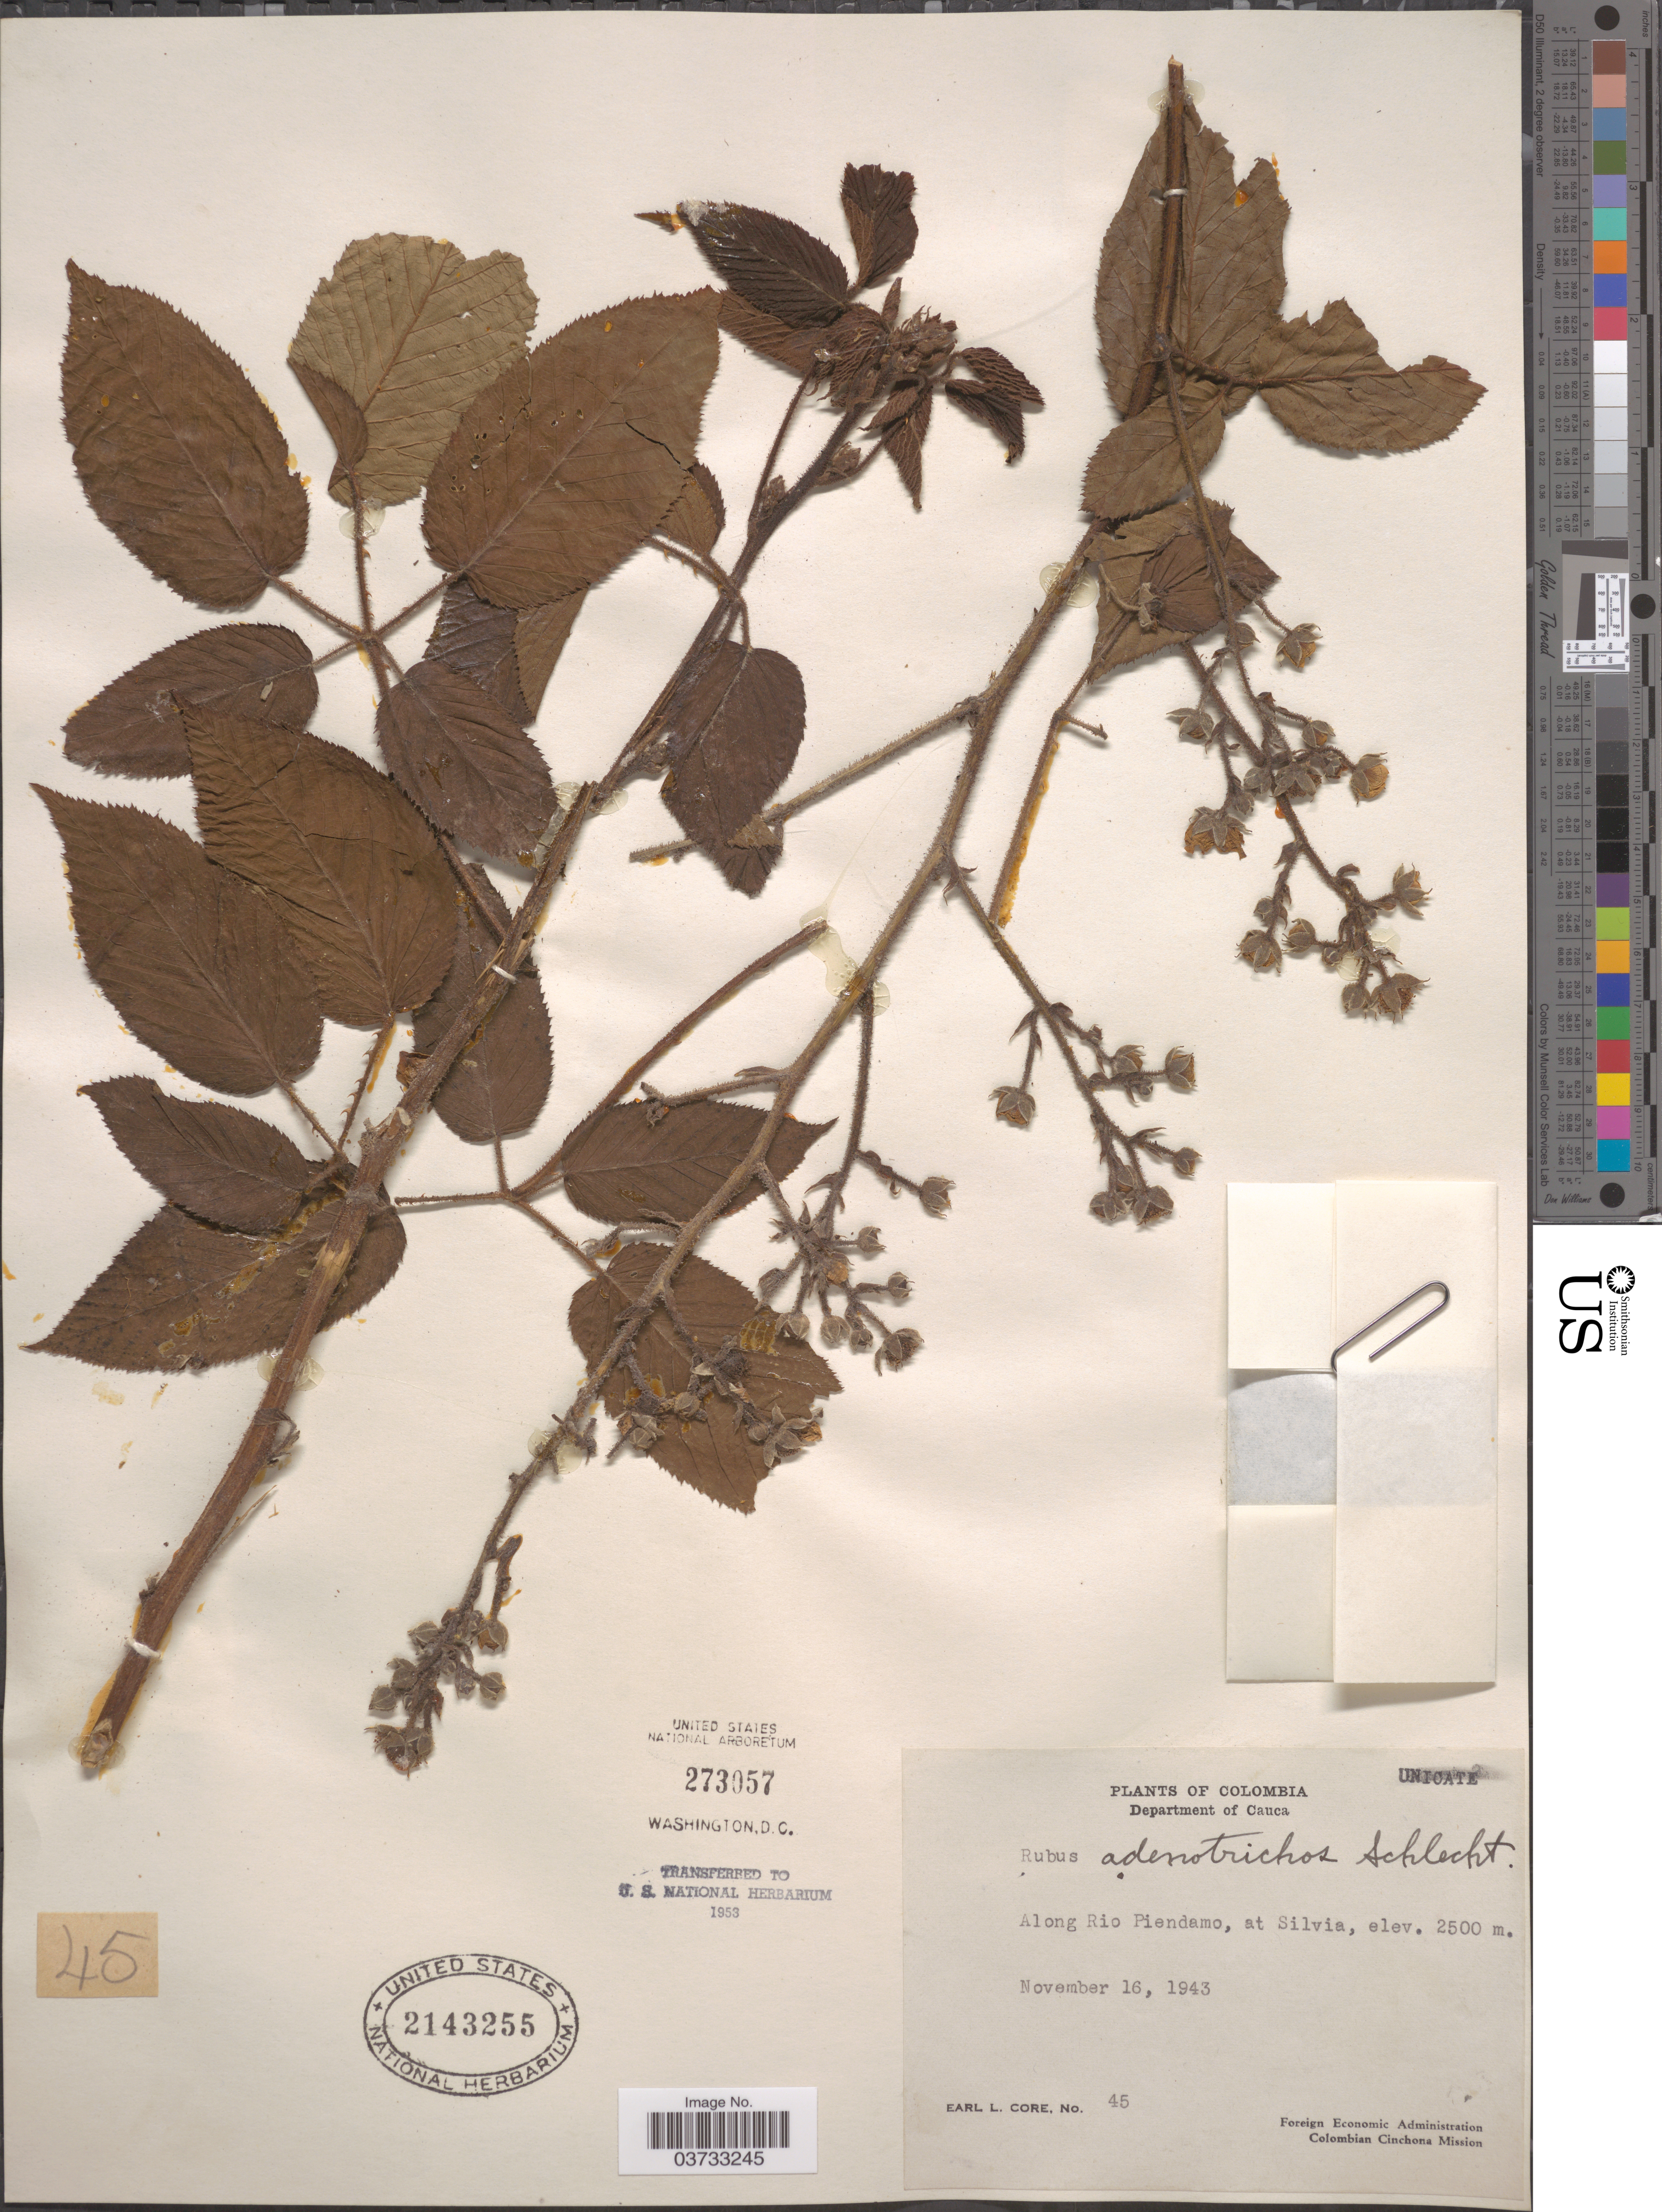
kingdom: Plantae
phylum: Tracheophyta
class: Magnoliopsida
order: Rosales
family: Rosaceae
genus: Rubus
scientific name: Rubus adenotrichos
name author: Schltdl.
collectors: E. L. Core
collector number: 45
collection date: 1943-11-16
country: Colombia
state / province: Cauca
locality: Department of Cauca. Along Rio Piendamo, at Silvia.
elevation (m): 2500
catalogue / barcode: US 2143255